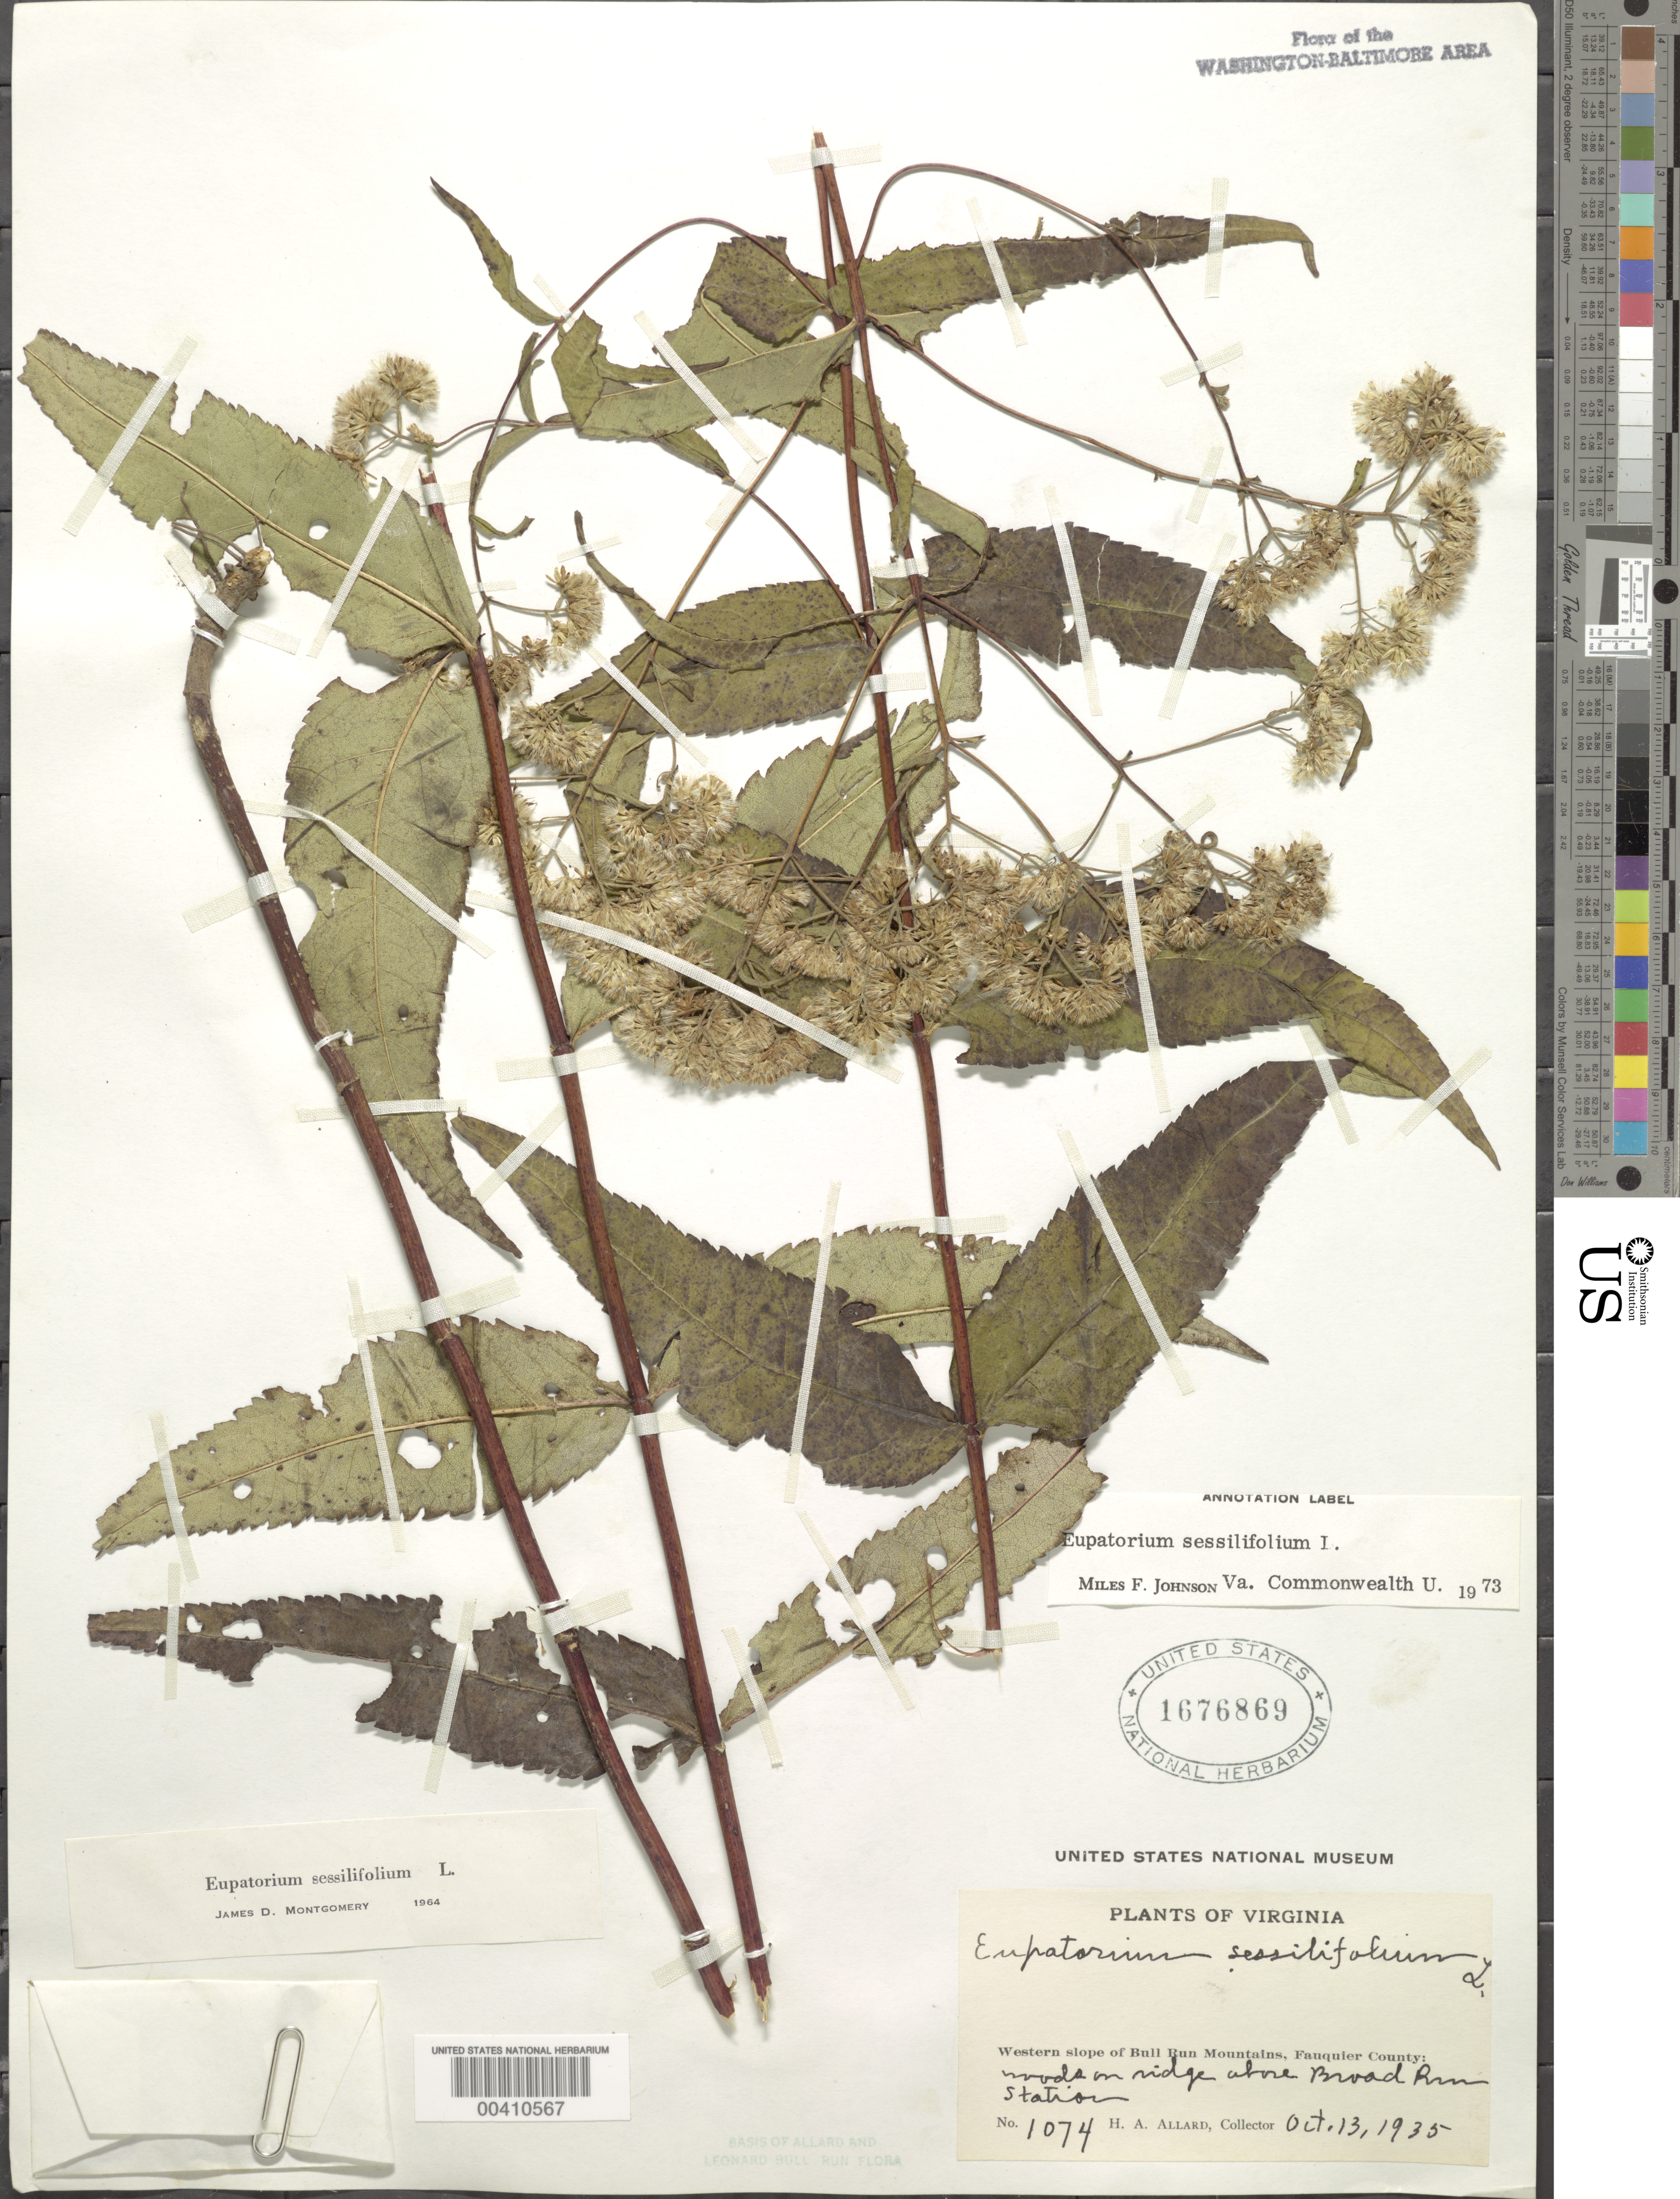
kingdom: Plantae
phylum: Tracheophyta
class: Magnoliopsida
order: Asterales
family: Asteraceae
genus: Eupatorium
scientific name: Eupatorium sessilifolium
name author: L.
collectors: H. A. Allard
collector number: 1074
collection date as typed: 13 Oct 1935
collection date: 1935-10-13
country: United States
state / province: Virginia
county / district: Fauquier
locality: Broad Run Station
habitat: Woods on ridge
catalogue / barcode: US 1676869